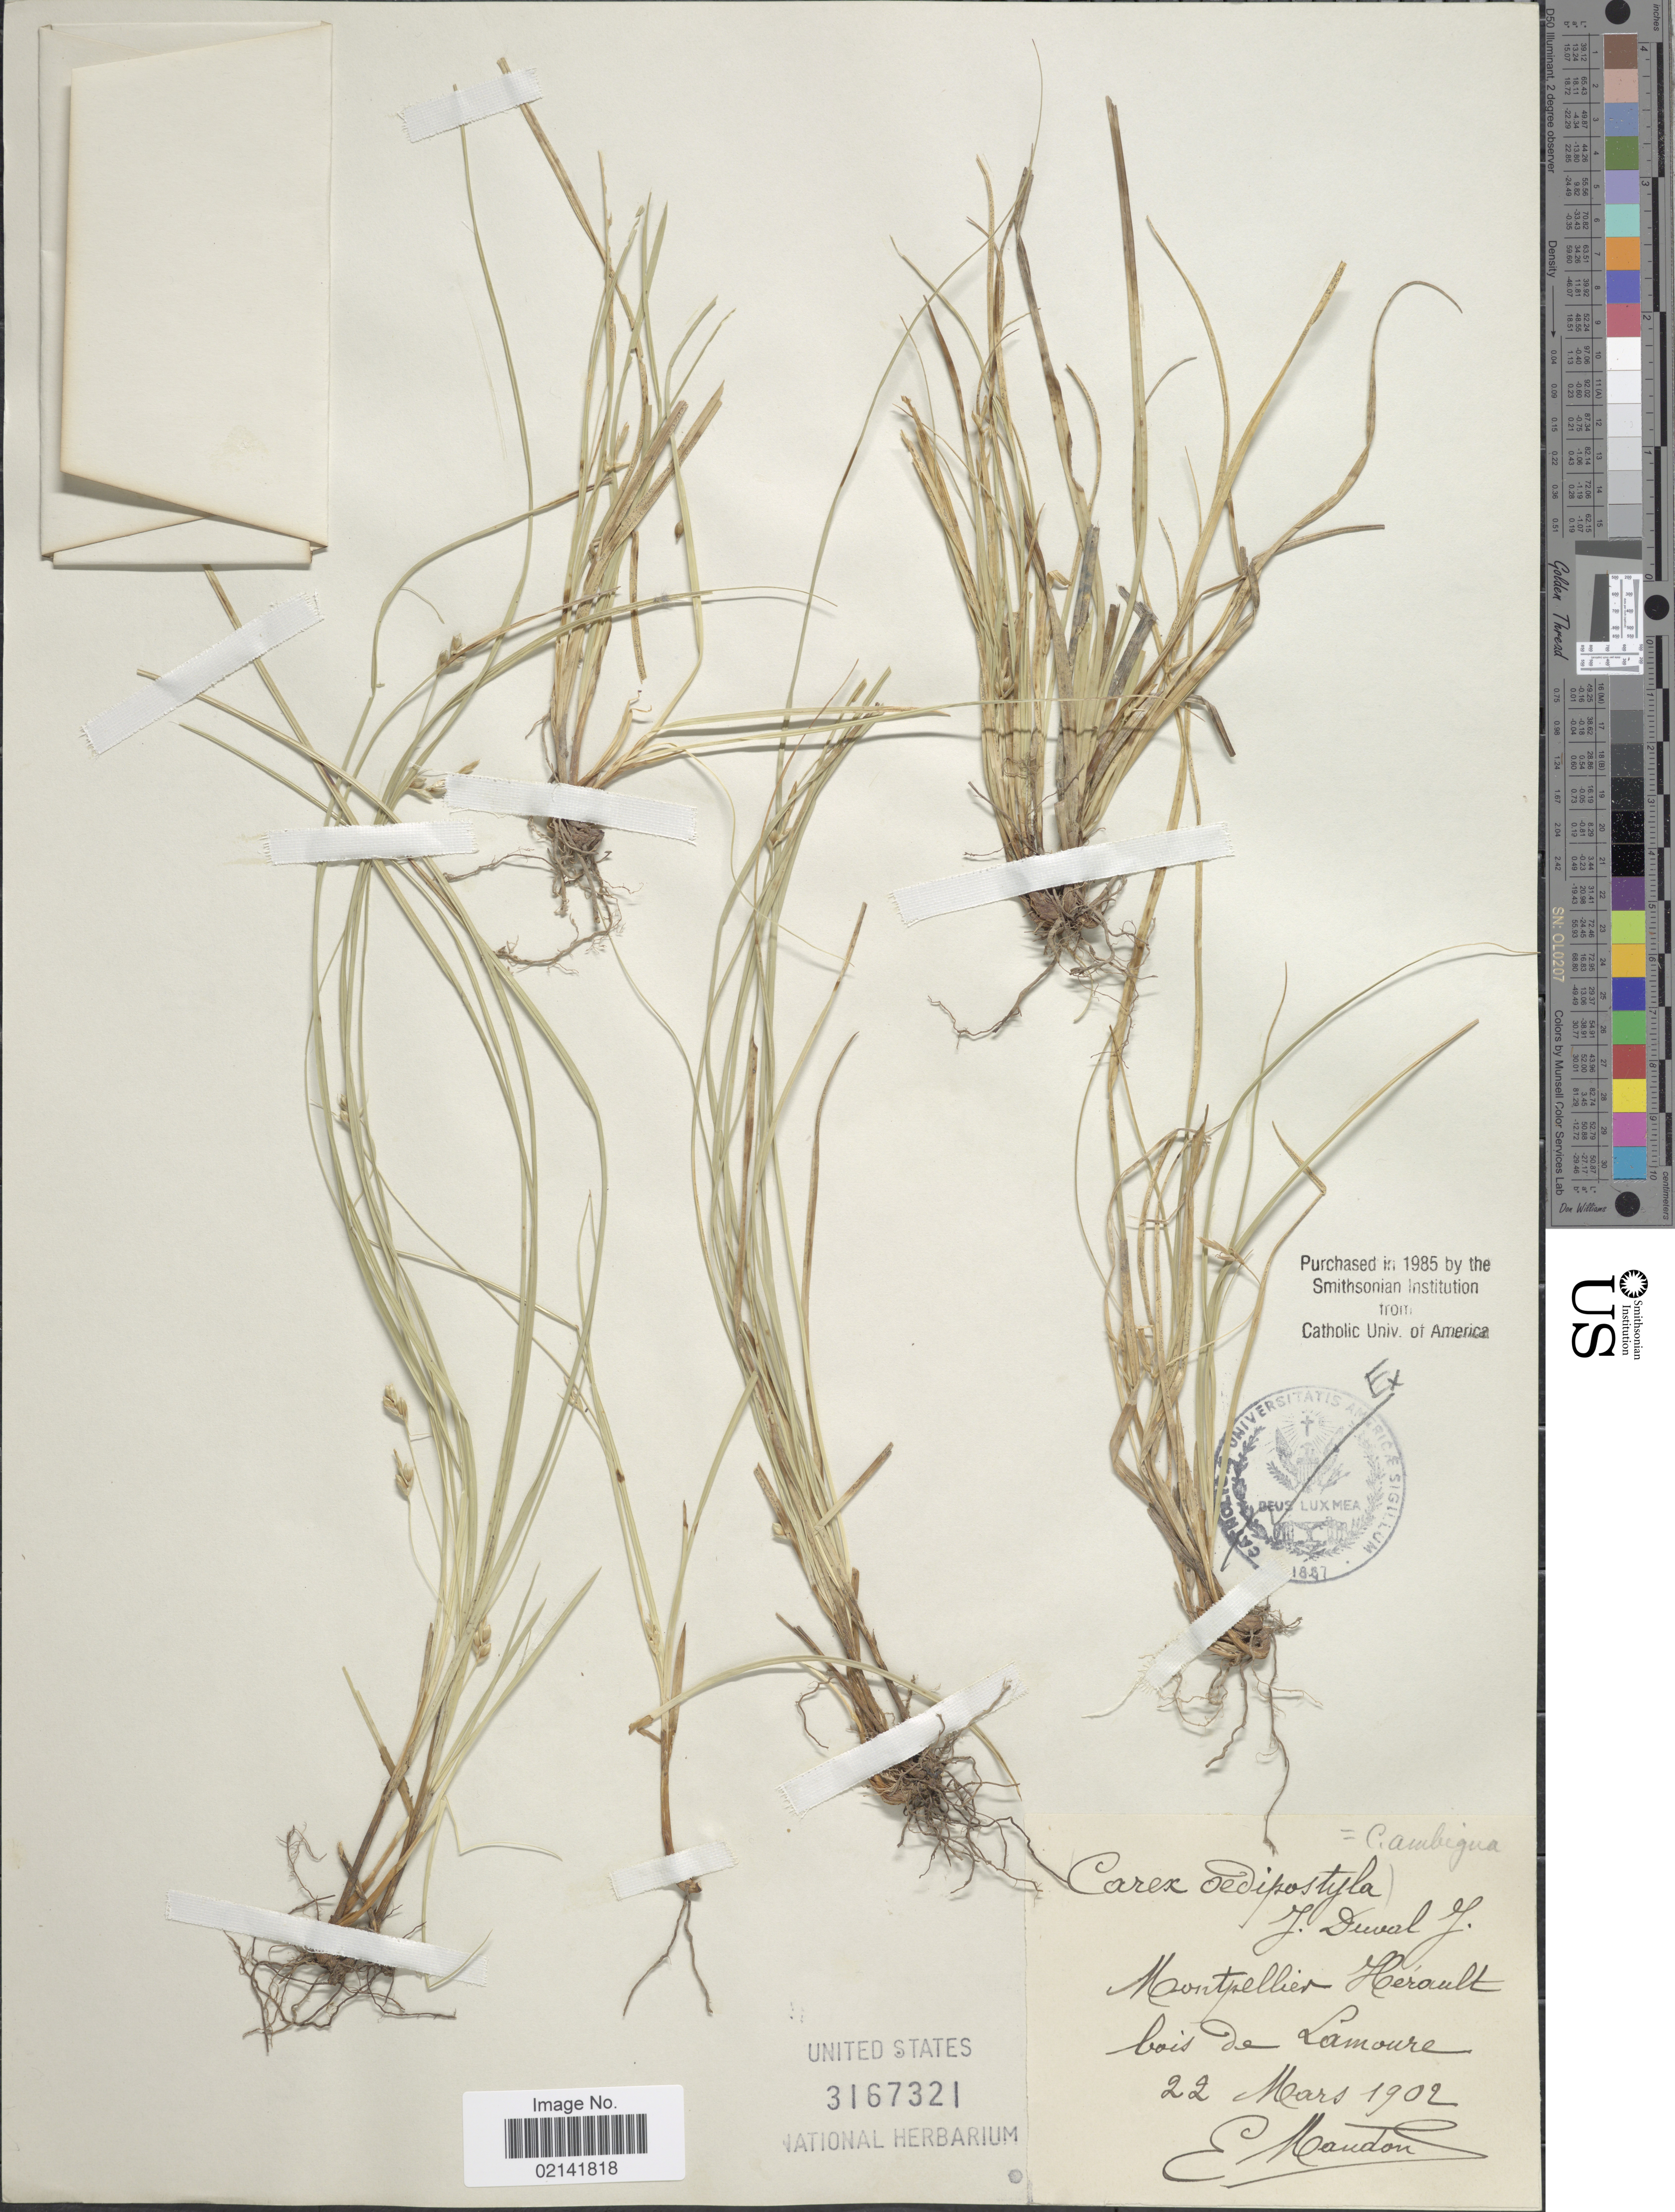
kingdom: Plantae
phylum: Tracheophyta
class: Liliopsida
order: Poales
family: Cyperaceae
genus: Carex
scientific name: Carex oedipostyla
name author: Duval-Jouve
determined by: Strong, Mark T., (BOT), Smithsonian Institution - National Museum of Natural History (UNITED STATES)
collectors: E. Mandon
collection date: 1902-03-22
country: France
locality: Montpellier Herault bois de Lamoure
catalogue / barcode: US 3167321